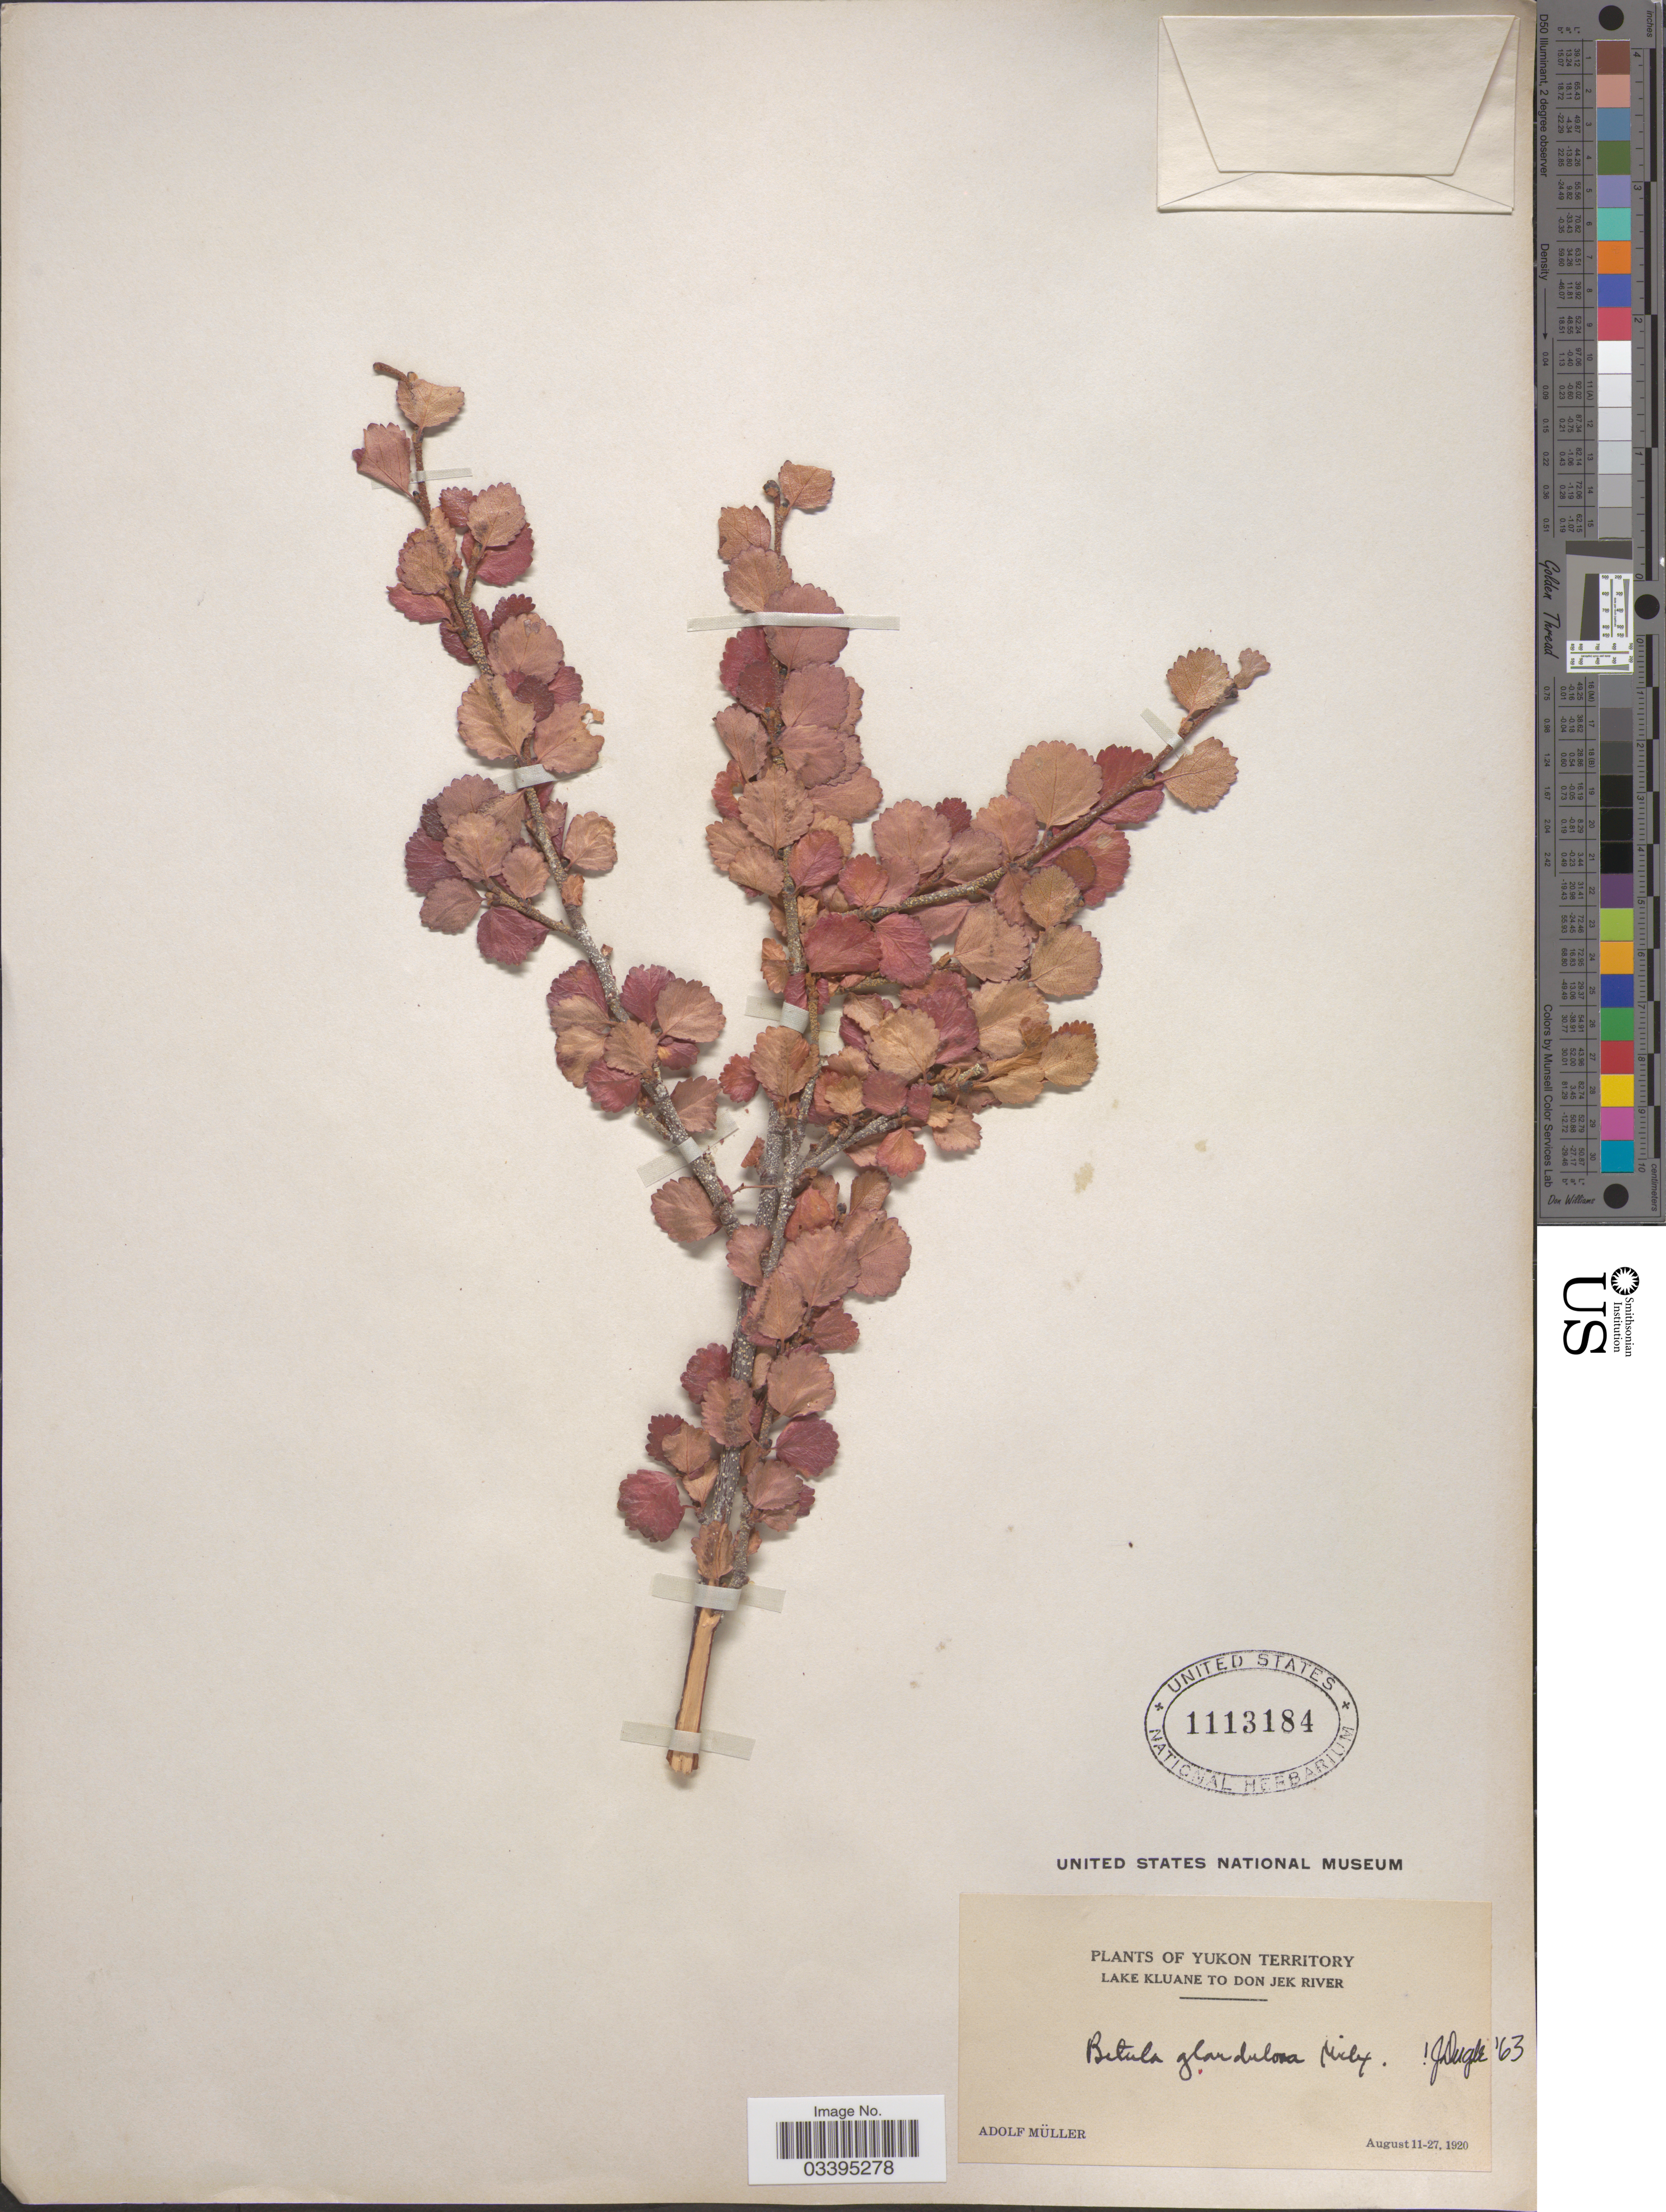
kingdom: Plantae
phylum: Tracheophyta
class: Magnoliopsida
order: Fagales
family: Betulaceae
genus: Betula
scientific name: Betula glandulosa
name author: Michx.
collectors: A. Muller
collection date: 1920-08-11/1920-08-27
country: Canada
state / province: Yukon Territory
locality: Lake Kluane to Don Jek River.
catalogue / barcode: US 1113184